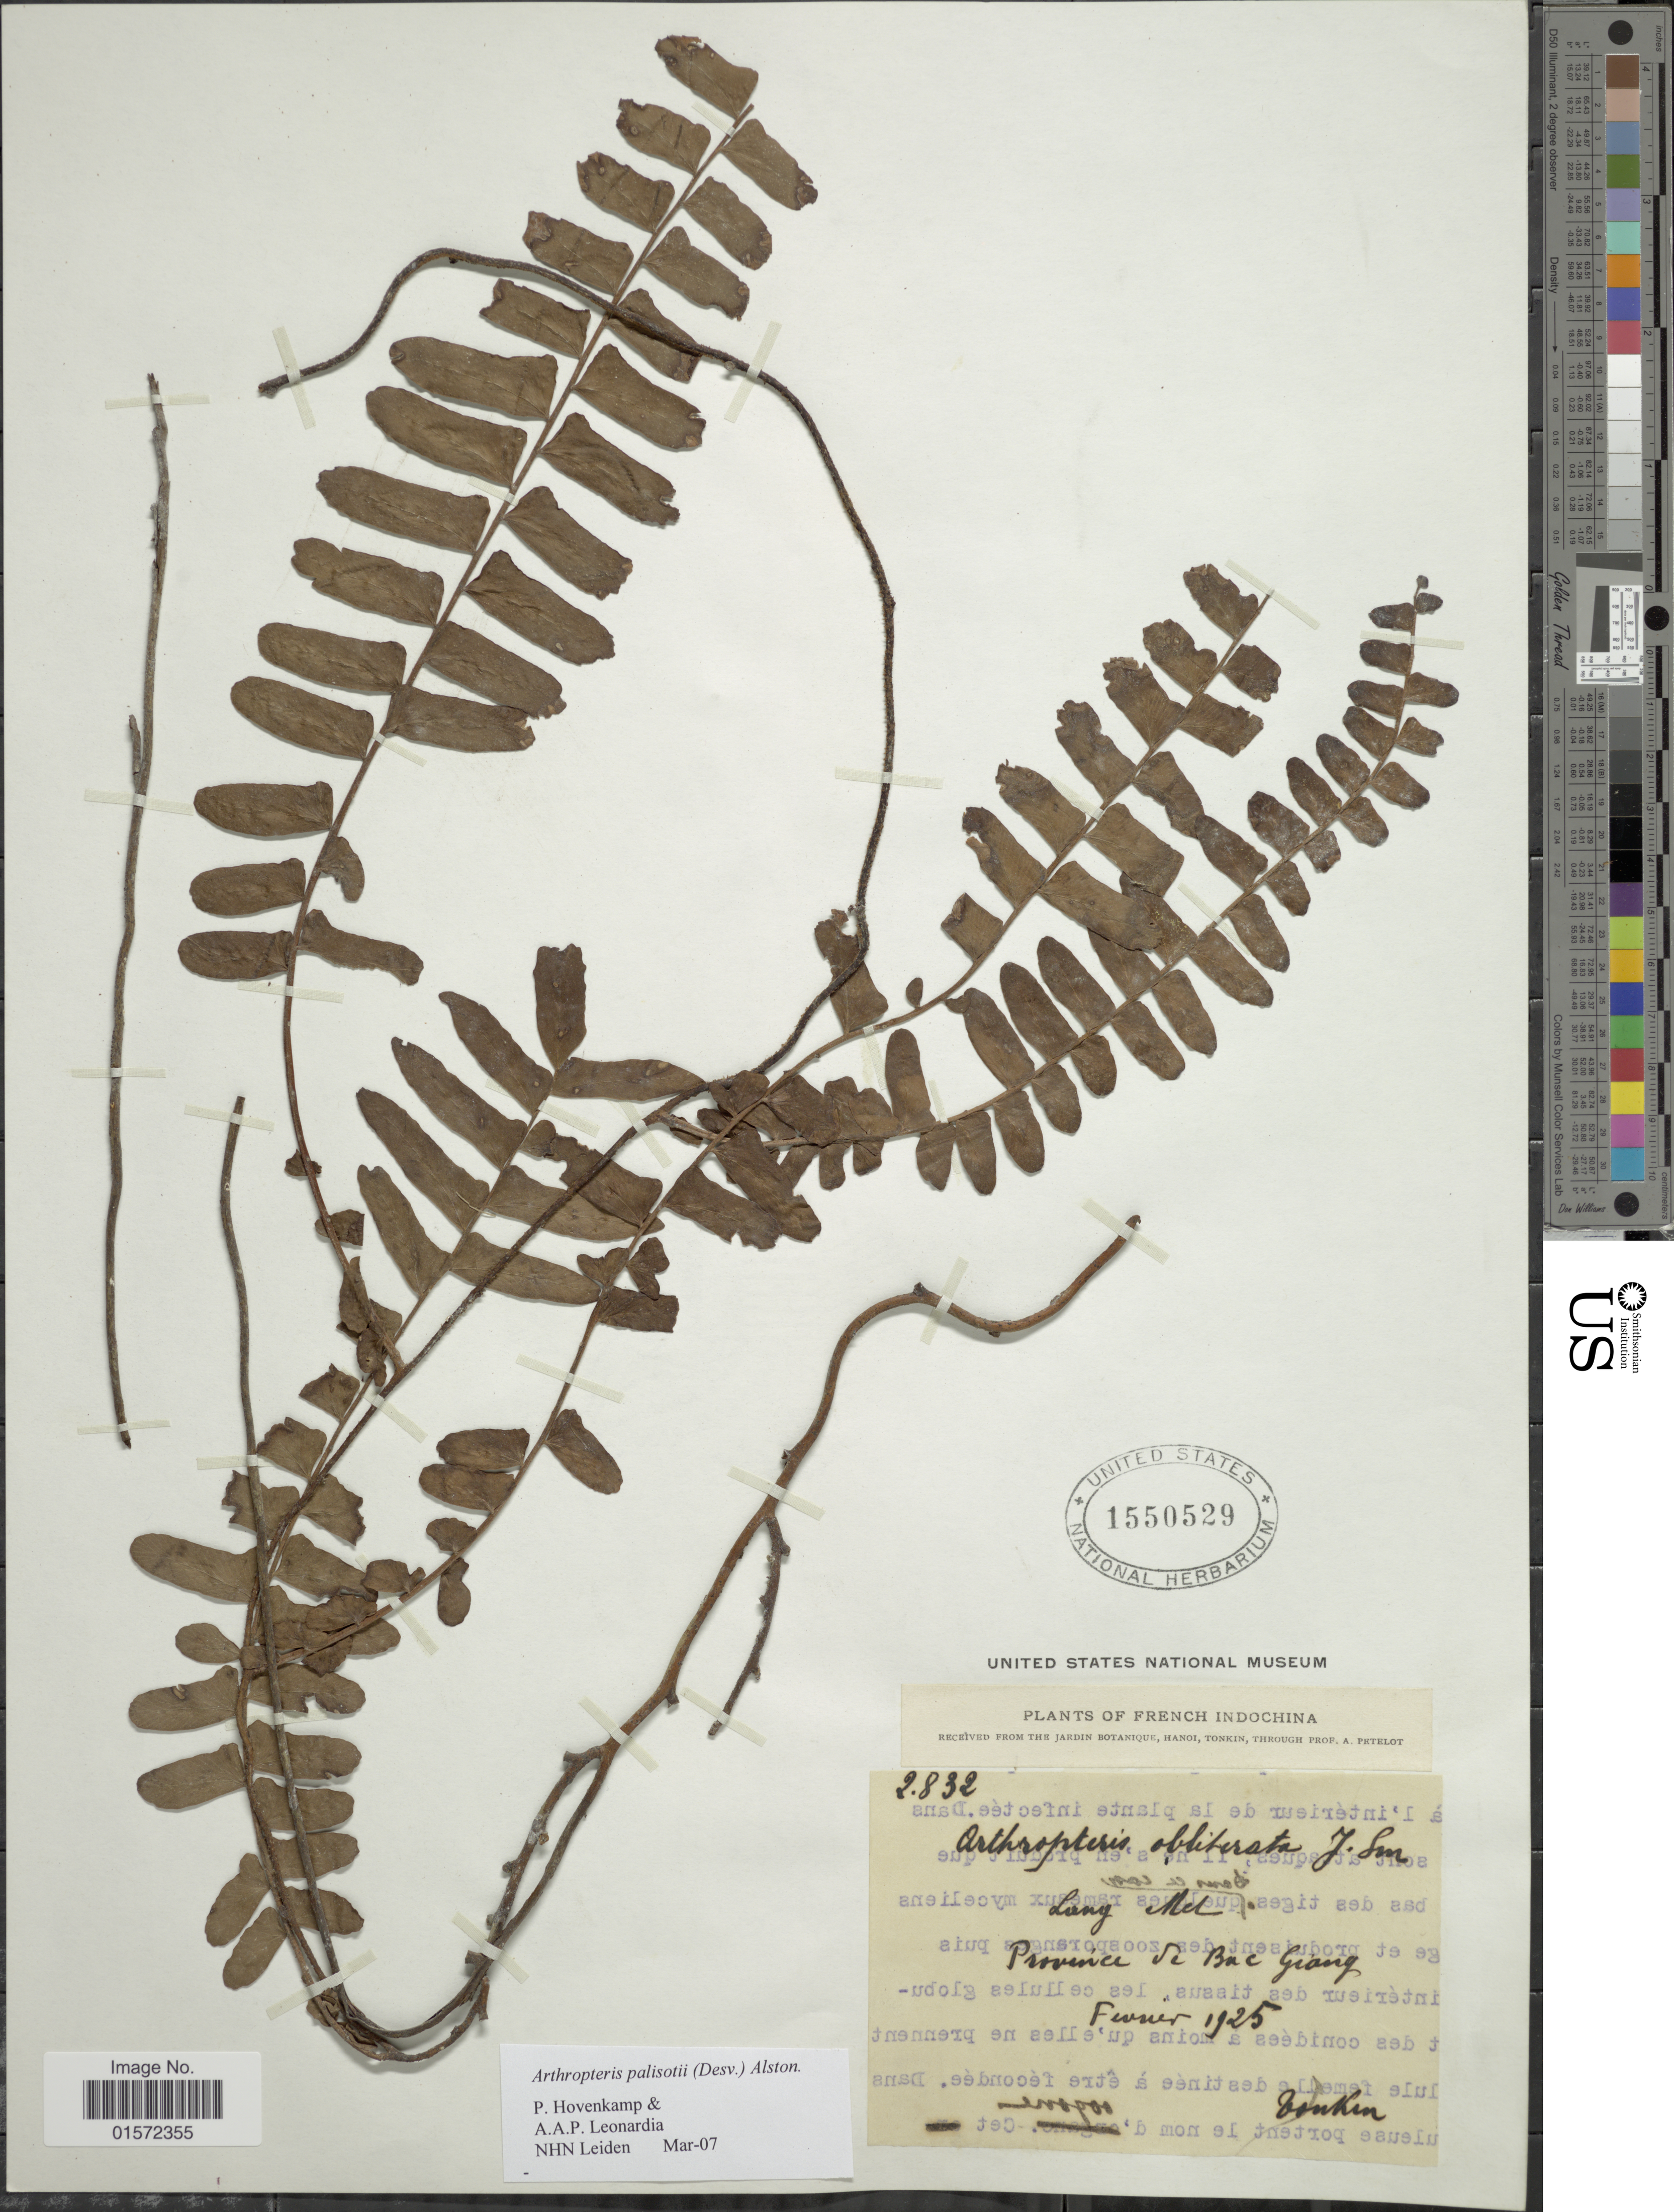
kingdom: Plantae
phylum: Tracheophyta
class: Polypodiopsida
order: Polypodiales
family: Tectariaceae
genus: Arthropteris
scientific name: Arthropteris palisotii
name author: (Desv.) Alston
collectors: A. Petelot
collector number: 2832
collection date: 1925-02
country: Vietnam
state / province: Bac Giang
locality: Tonkin.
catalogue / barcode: US 1550529